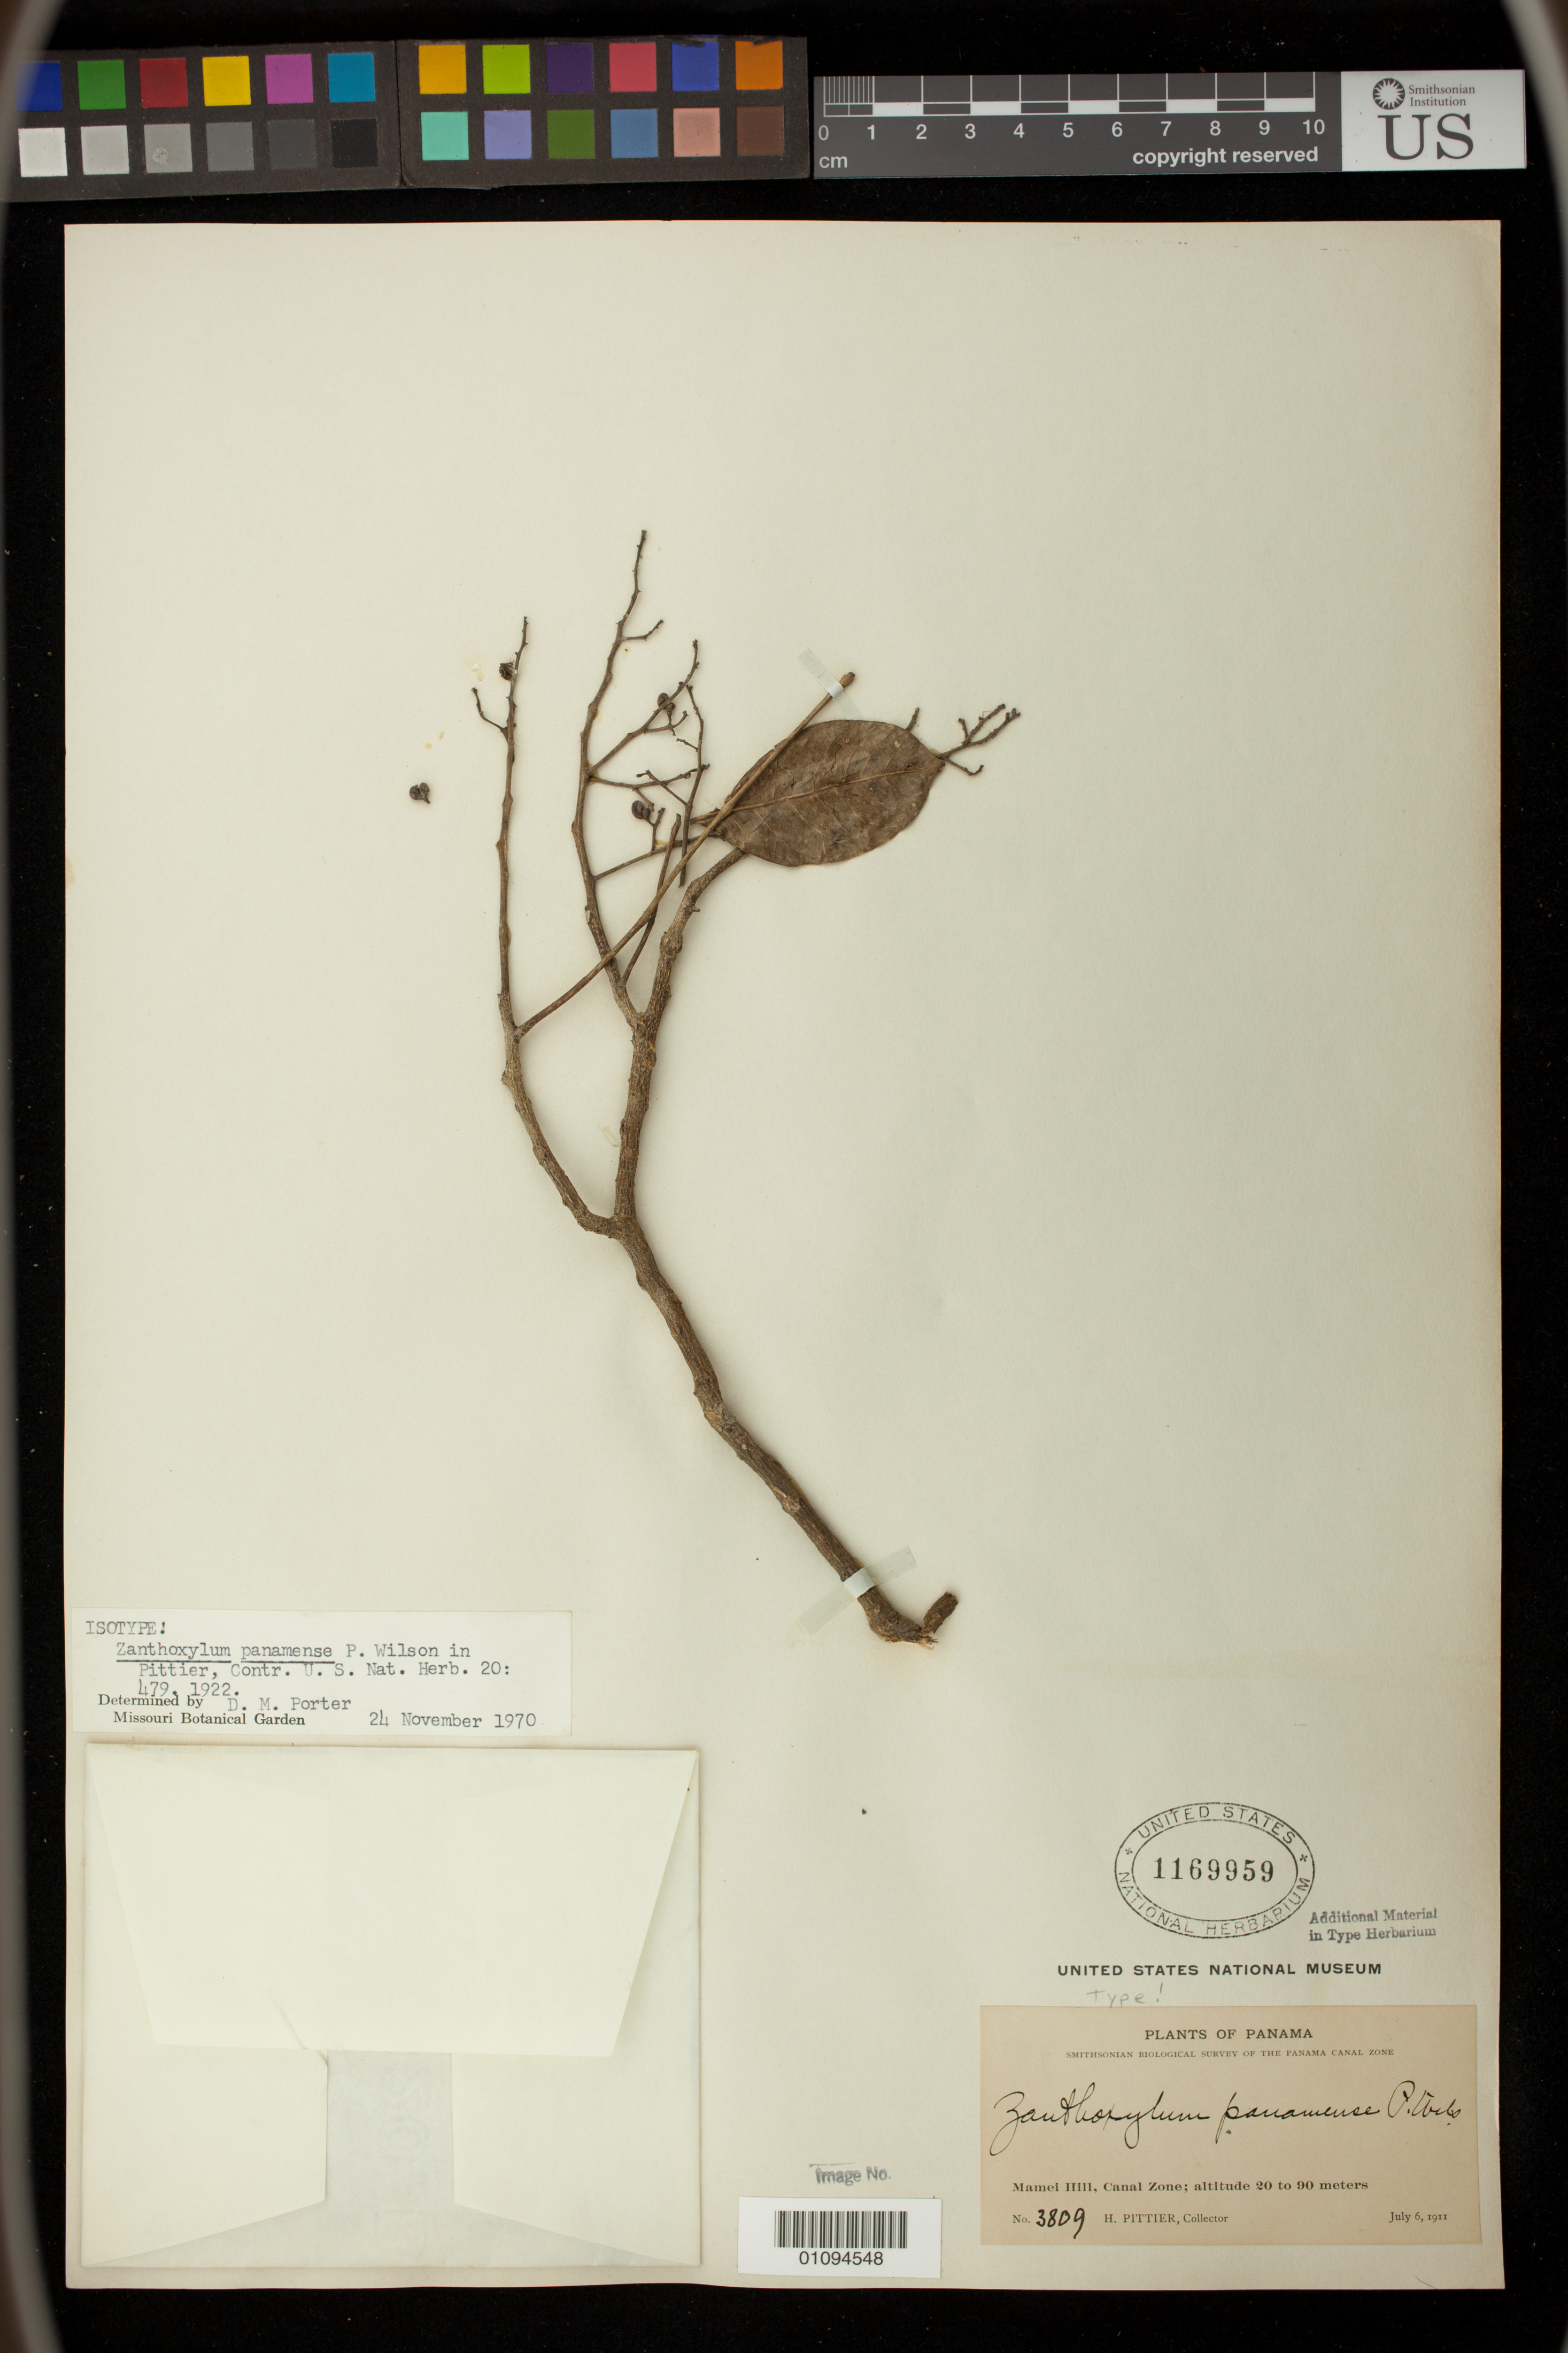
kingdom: Plantae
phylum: Tracheophyta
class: Magnoliopsida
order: Sapindales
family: Rutaceae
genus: Zanthoxylum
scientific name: Zanthoxylum panamense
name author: P. Wilson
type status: Isotype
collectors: H. F. Pittier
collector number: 3809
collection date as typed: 06 Jul 1911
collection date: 1911-07-06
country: Panama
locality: Mamei Hill.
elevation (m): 20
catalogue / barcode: US 1169959